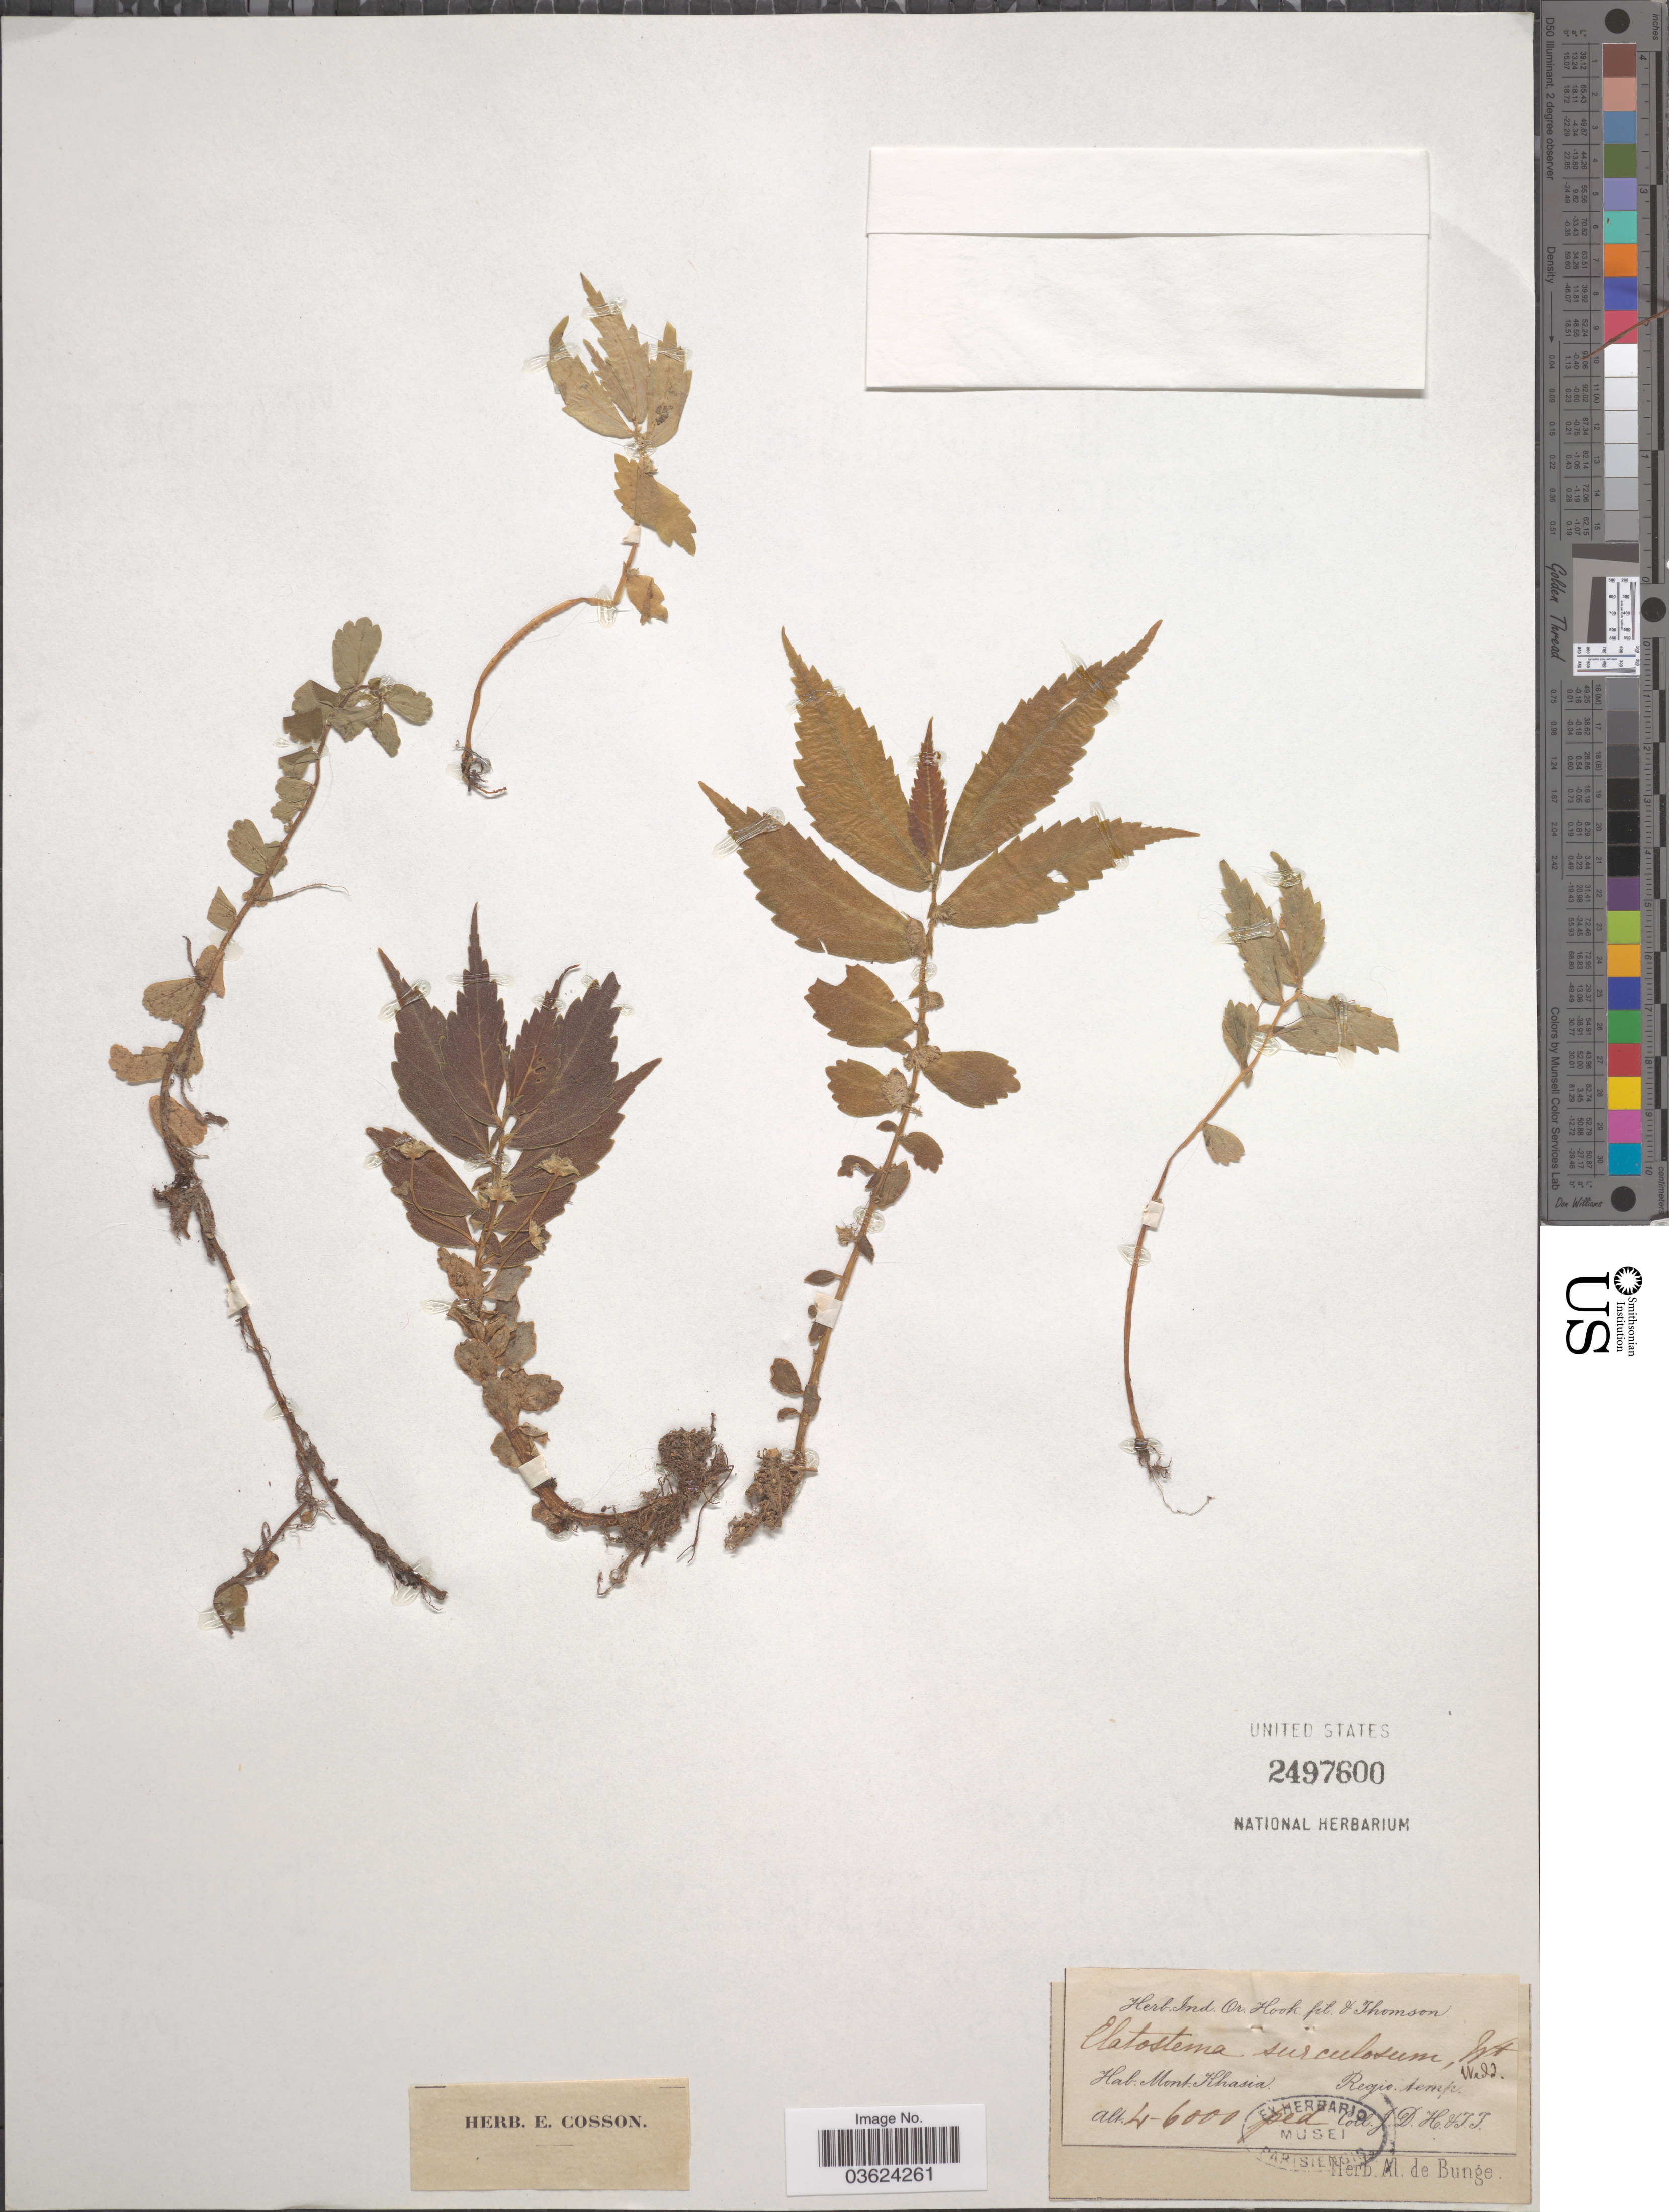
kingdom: Plantae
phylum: Tracheophyta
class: Magnoliopsida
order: Rosales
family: Urticaceae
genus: Elatostema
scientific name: Elatostema surculosum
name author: Wight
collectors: J. D. Hooker & T. Thomson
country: India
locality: Mont. Khasia. Regio temp.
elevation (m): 1219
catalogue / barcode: US 2497600